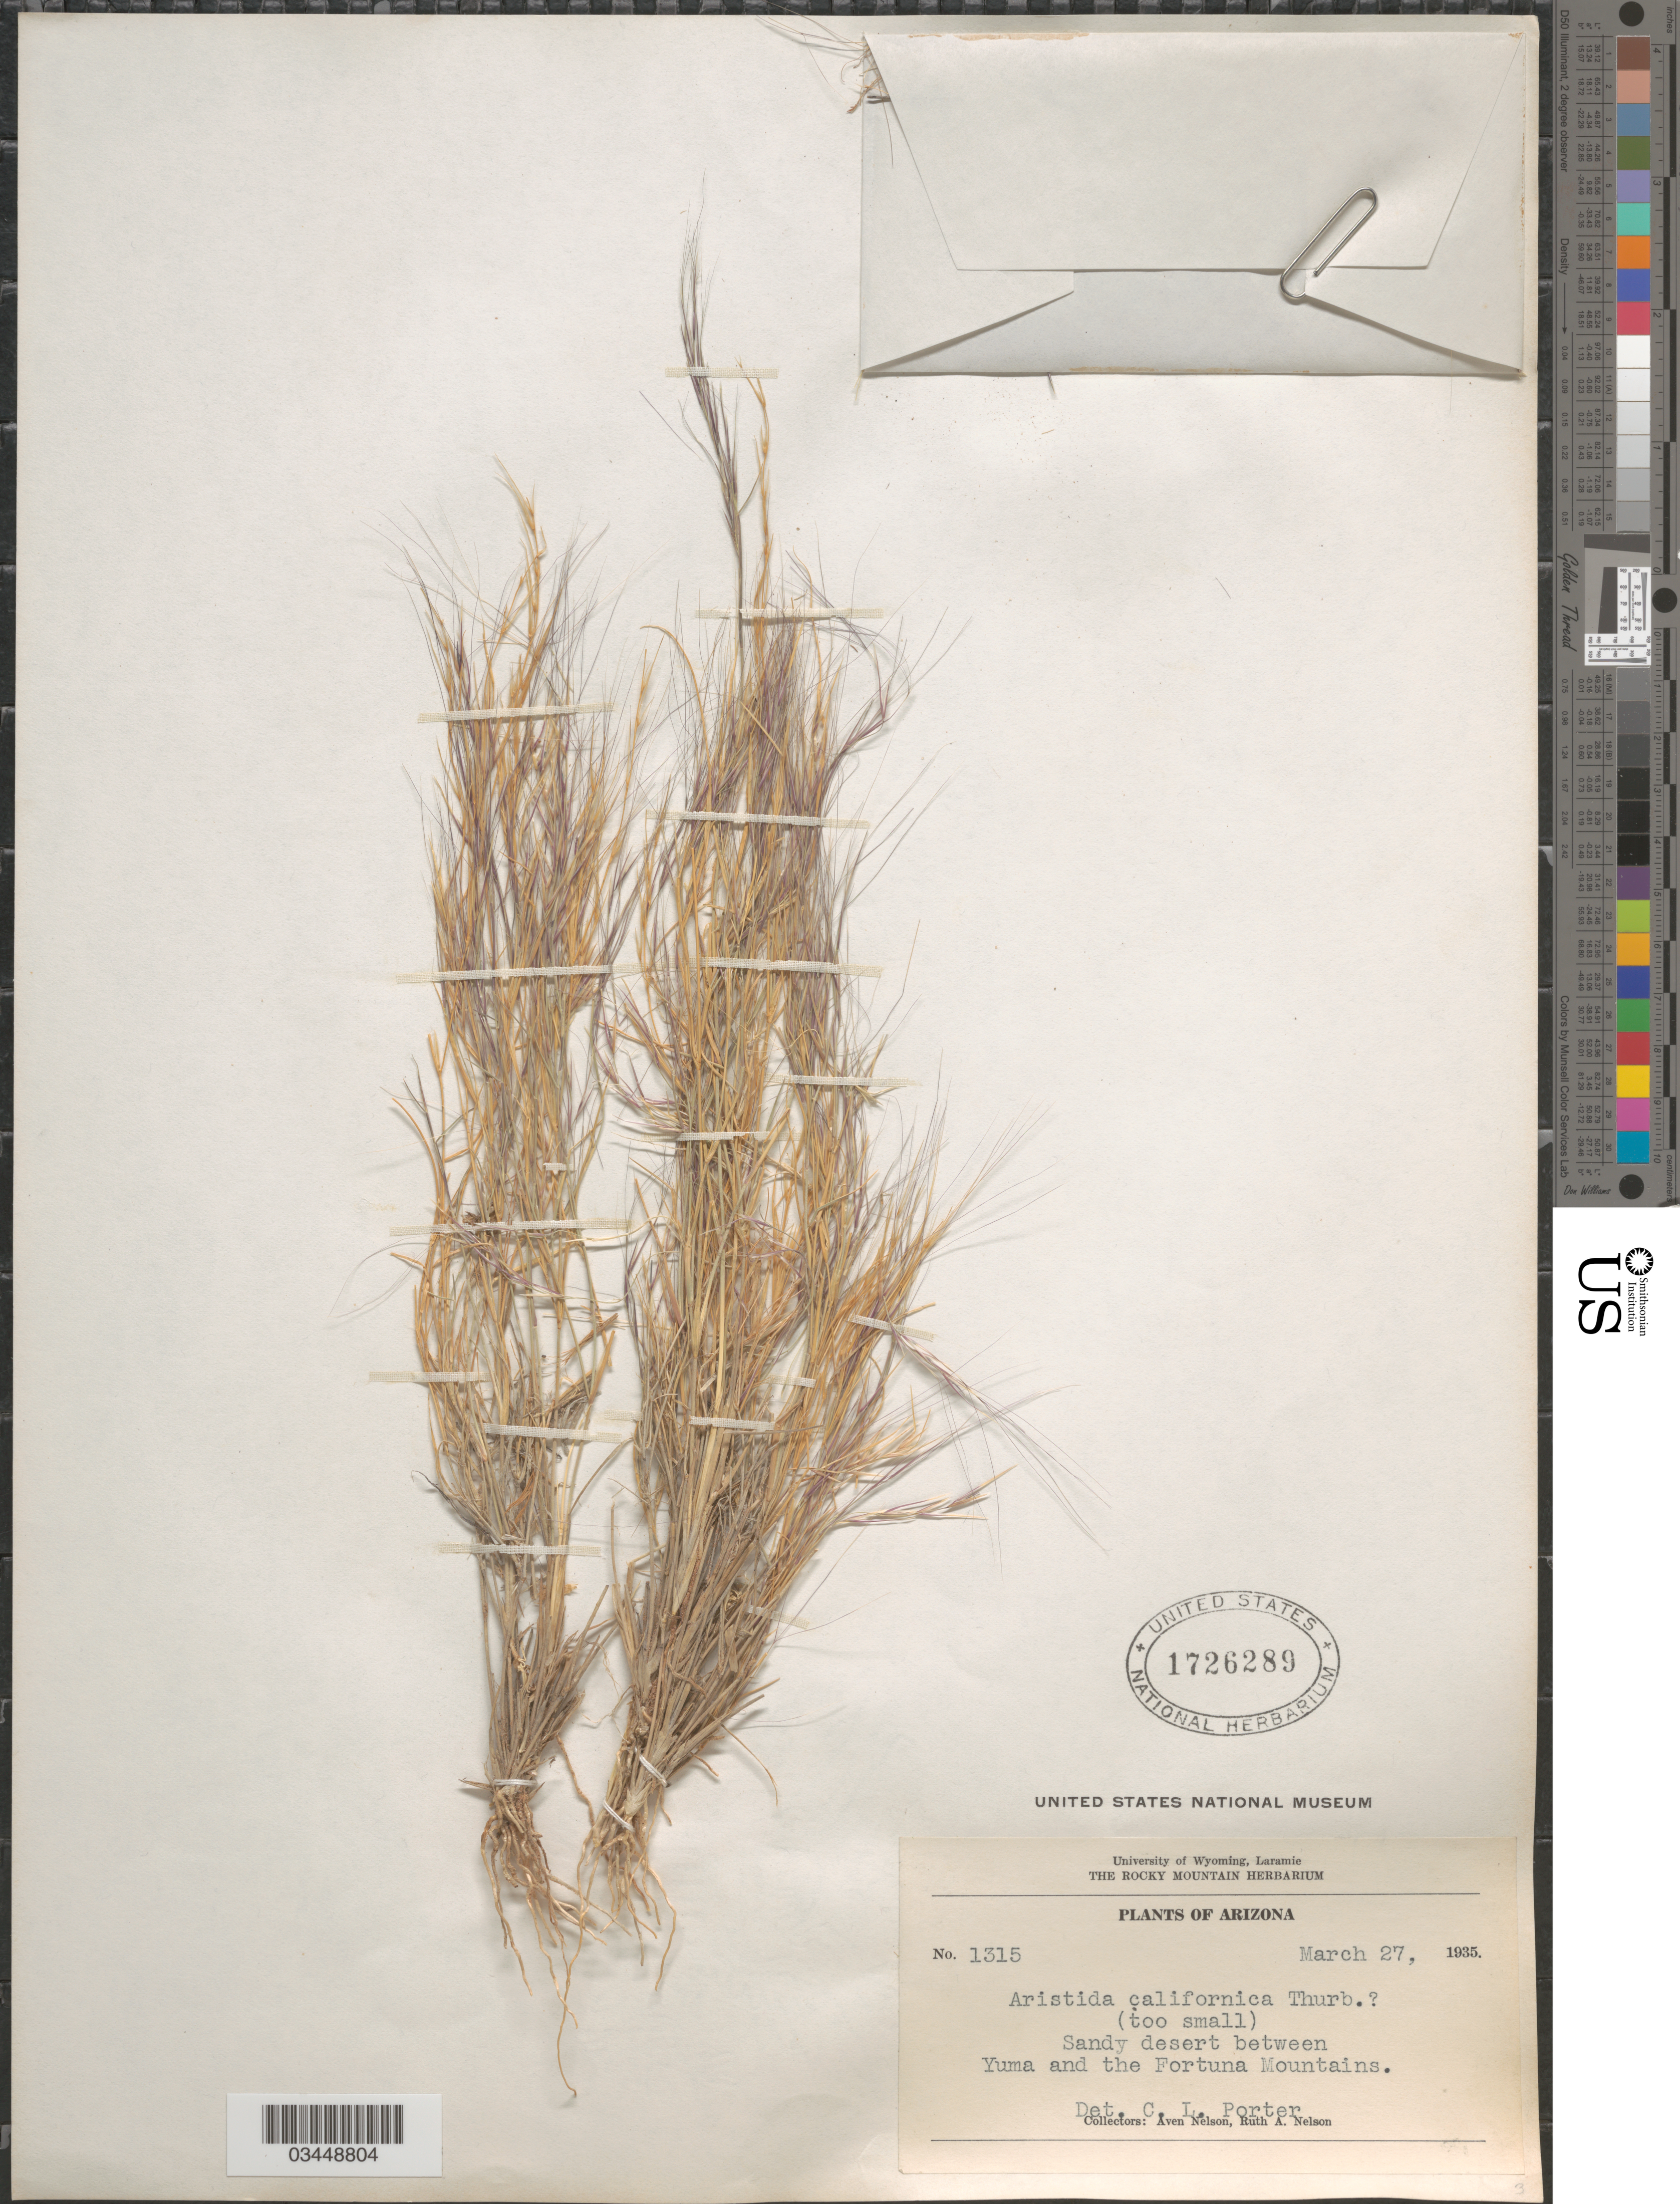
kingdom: Plantae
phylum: Tracheophyta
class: Liliopsida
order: Poales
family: Poaceae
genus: Aristida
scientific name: Aristida californica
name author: Thurb.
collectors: A. Nelson & R. A. Nelson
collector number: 1315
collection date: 1935-03-27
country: United States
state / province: Arizona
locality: Sandy desert between Yuma and the Fortuna Mountains.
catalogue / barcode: US 1726289